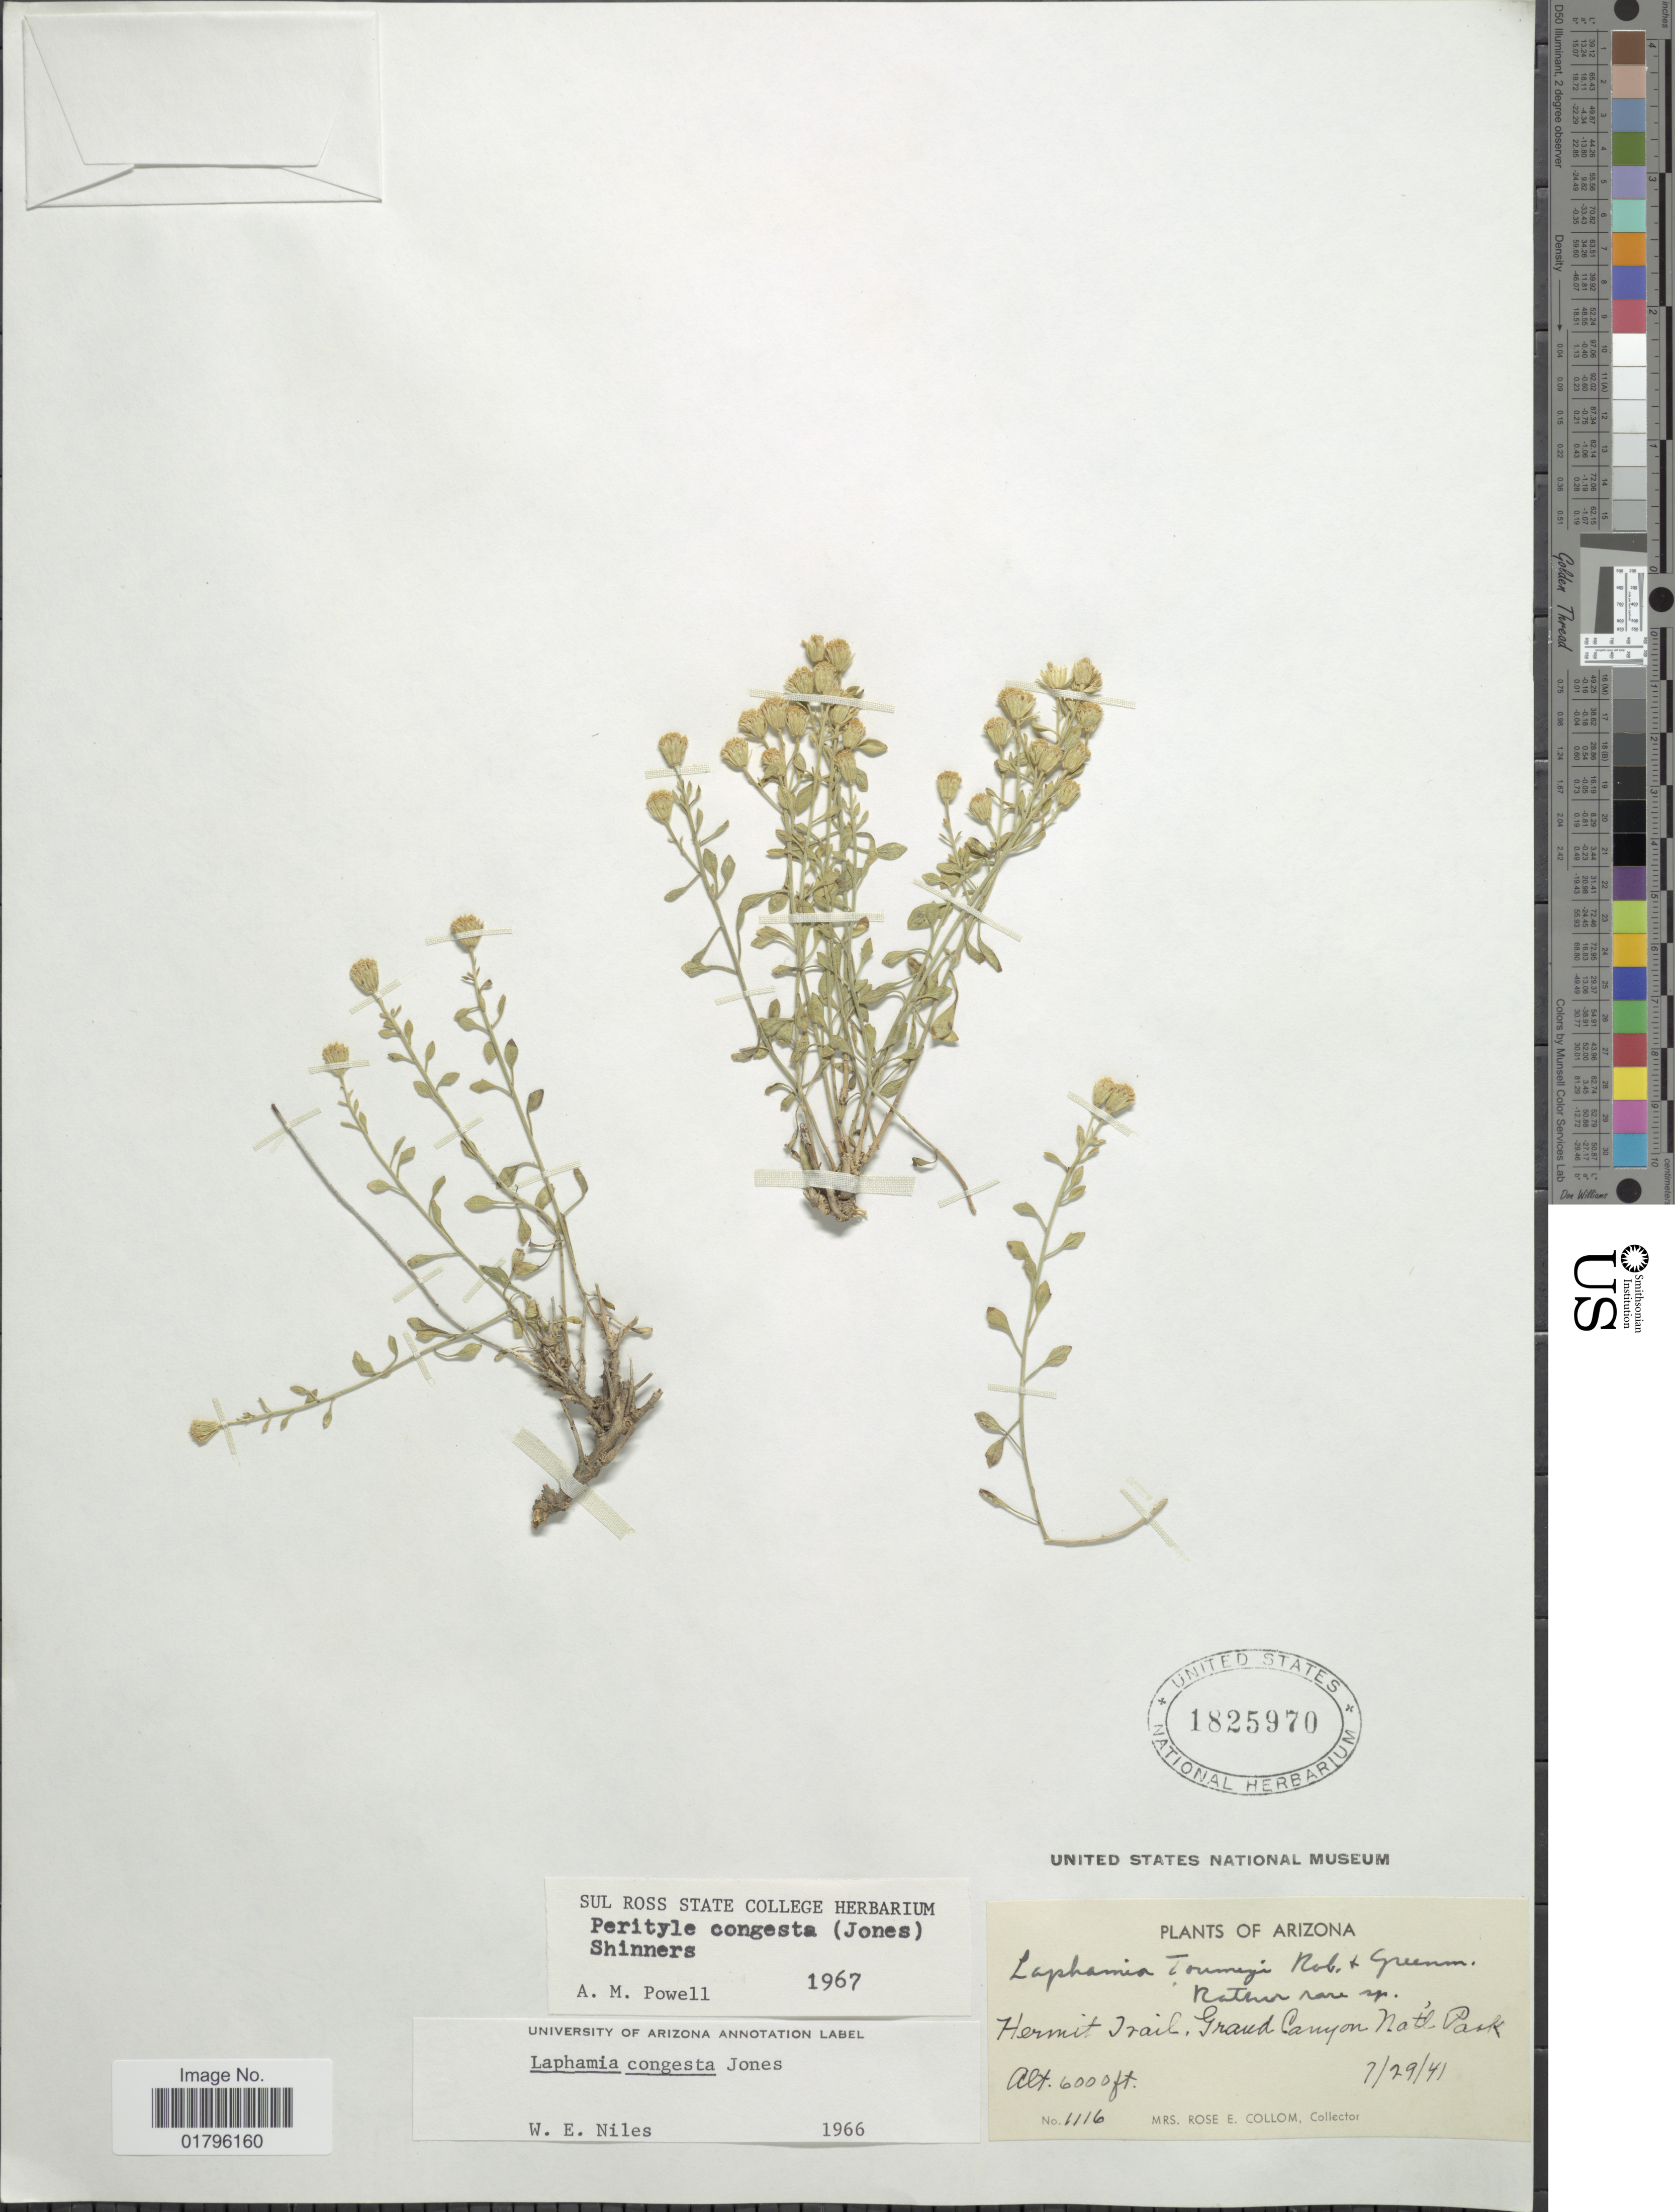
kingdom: Plantae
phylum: Tracheophyta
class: Magnoliopsida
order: Asterales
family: Asteraceae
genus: Perityle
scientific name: Perityle congesta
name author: (M.E. Jones) Shinners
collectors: R. E. Collom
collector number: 1116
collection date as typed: Transcribed d/m/y: 29/7/41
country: United States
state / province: Arizona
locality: Hermit Trail, Grand Canyon Nat'l Park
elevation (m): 1829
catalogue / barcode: US 1825970